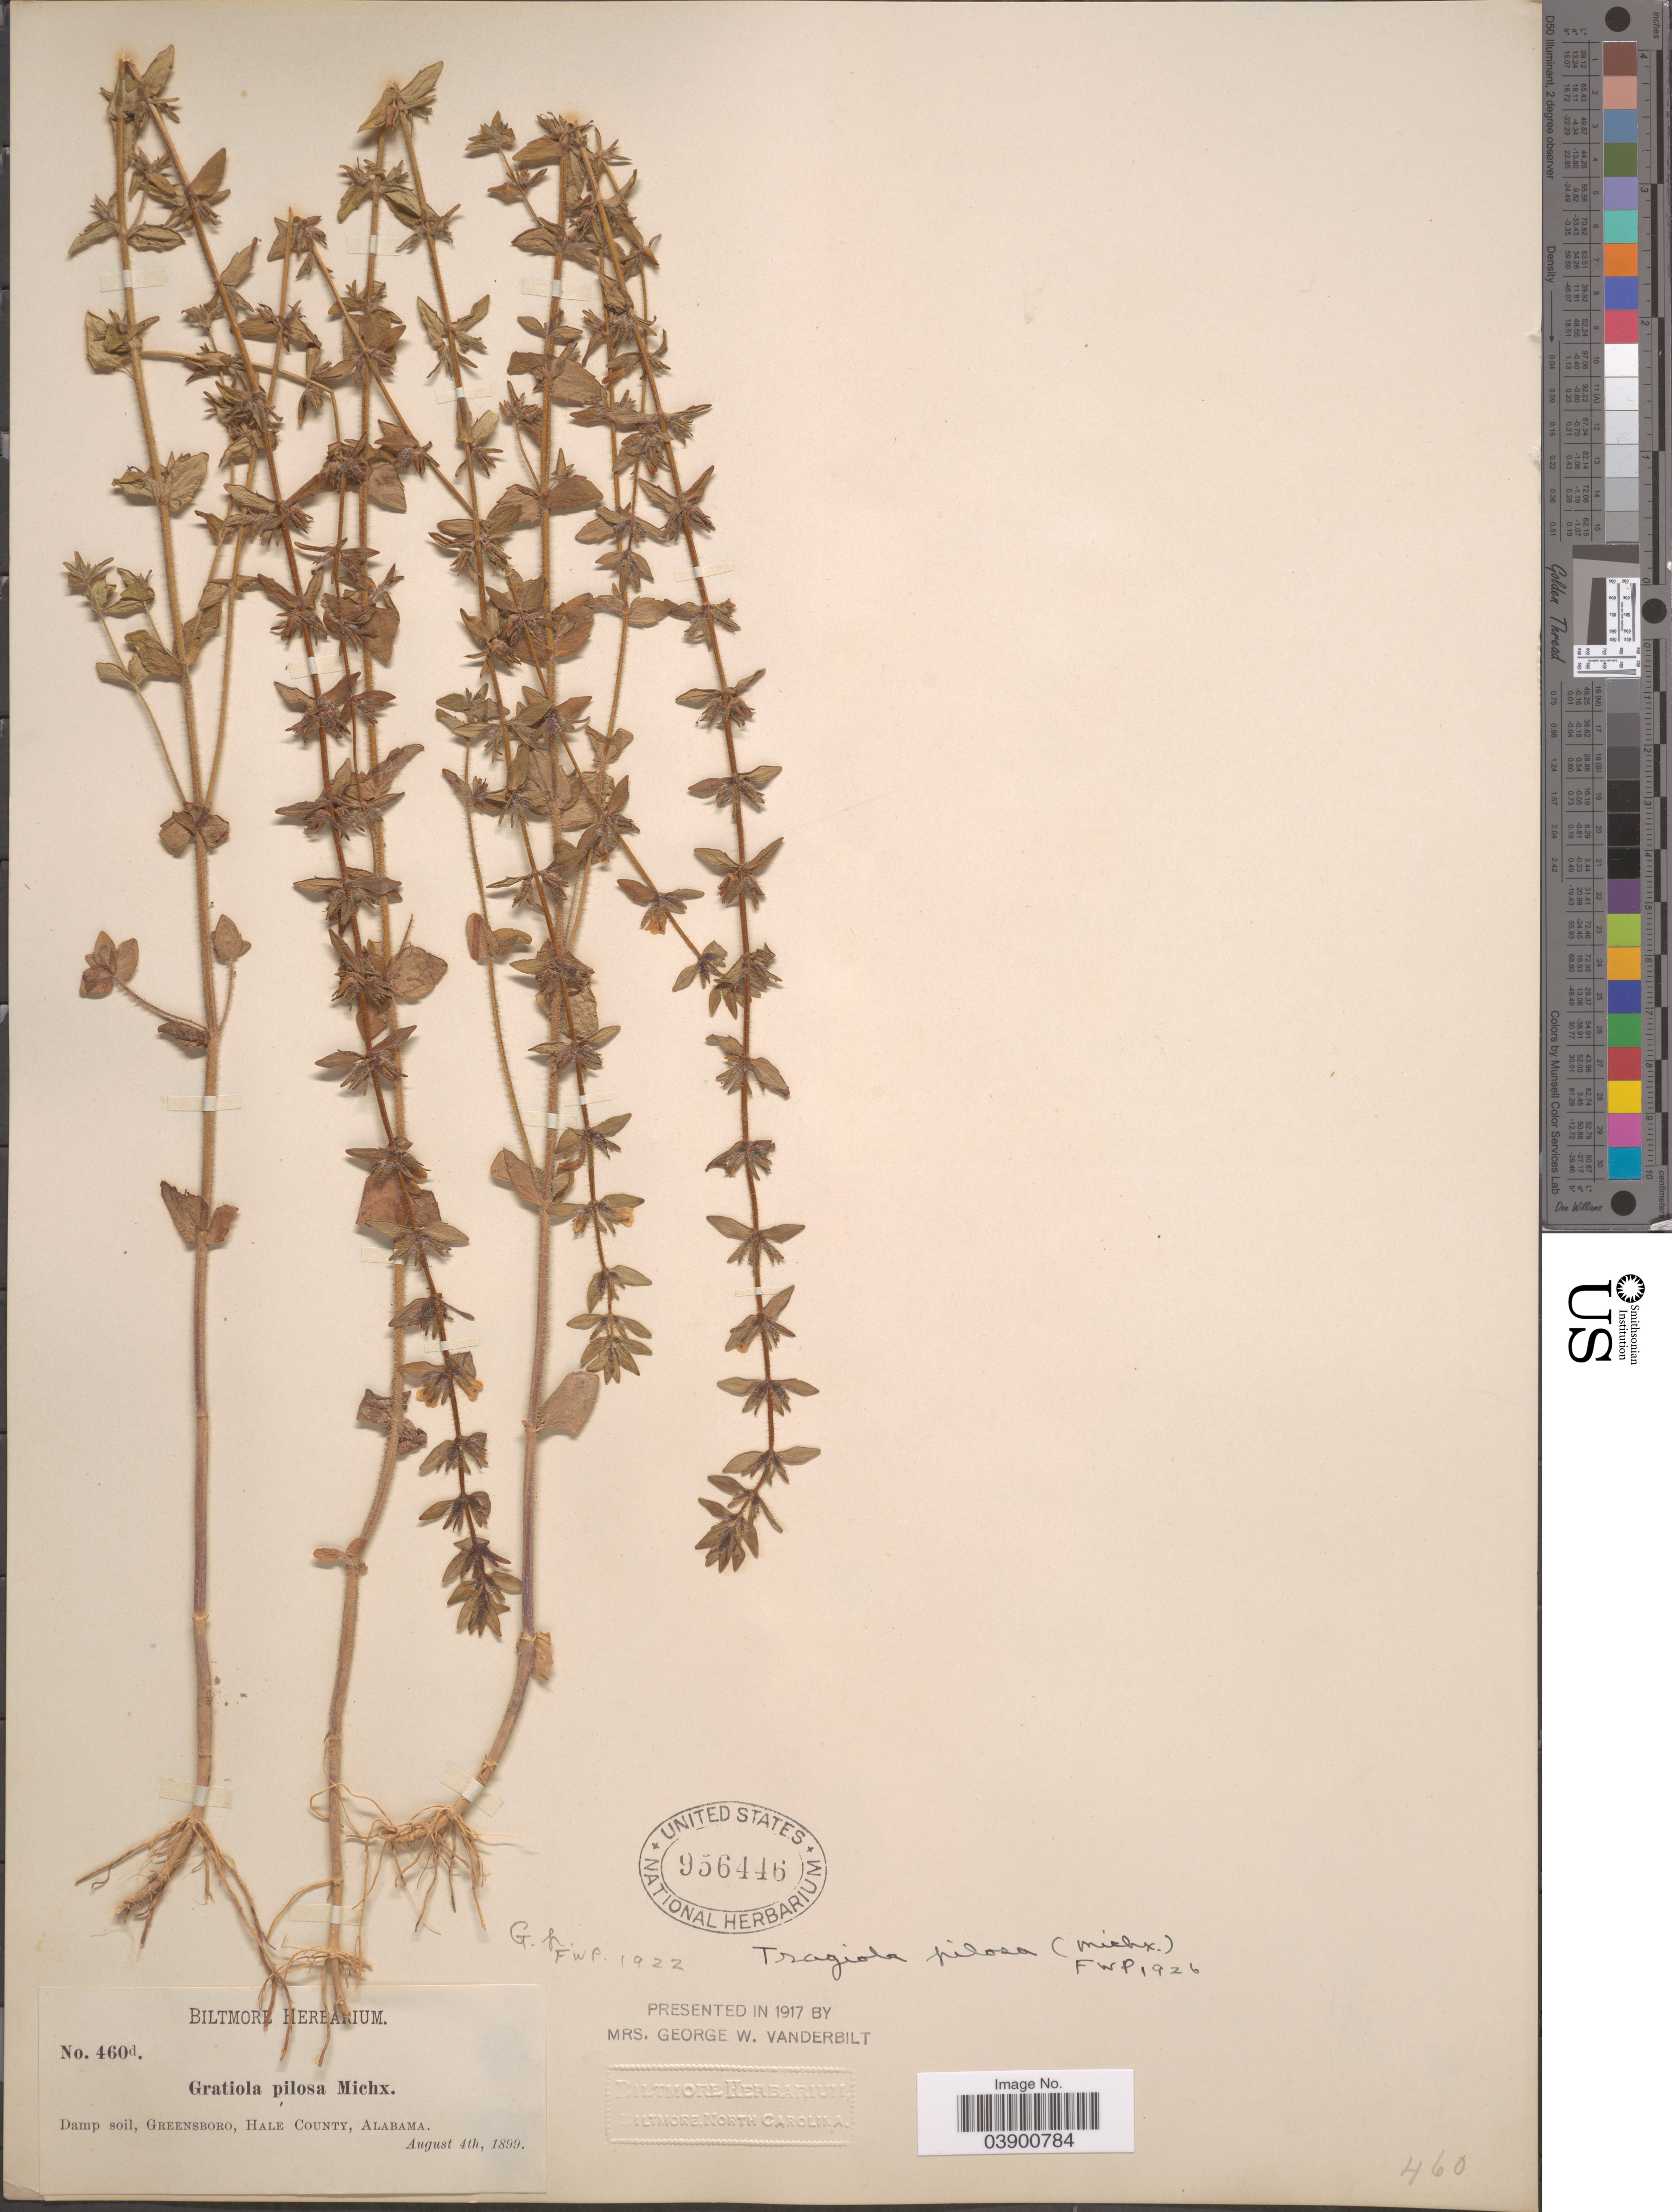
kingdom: Plantae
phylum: Tracheophyta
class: Magnoliopsida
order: Lamiales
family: Plantaginaceae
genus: Gratiola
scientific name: Gratiola pilosa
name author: Michx.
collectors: ex herb. Biltmore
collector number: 460d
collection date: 1899-08-04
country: United States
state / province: Alabama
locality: Greensboro, Hale County.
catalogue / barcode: US 956446